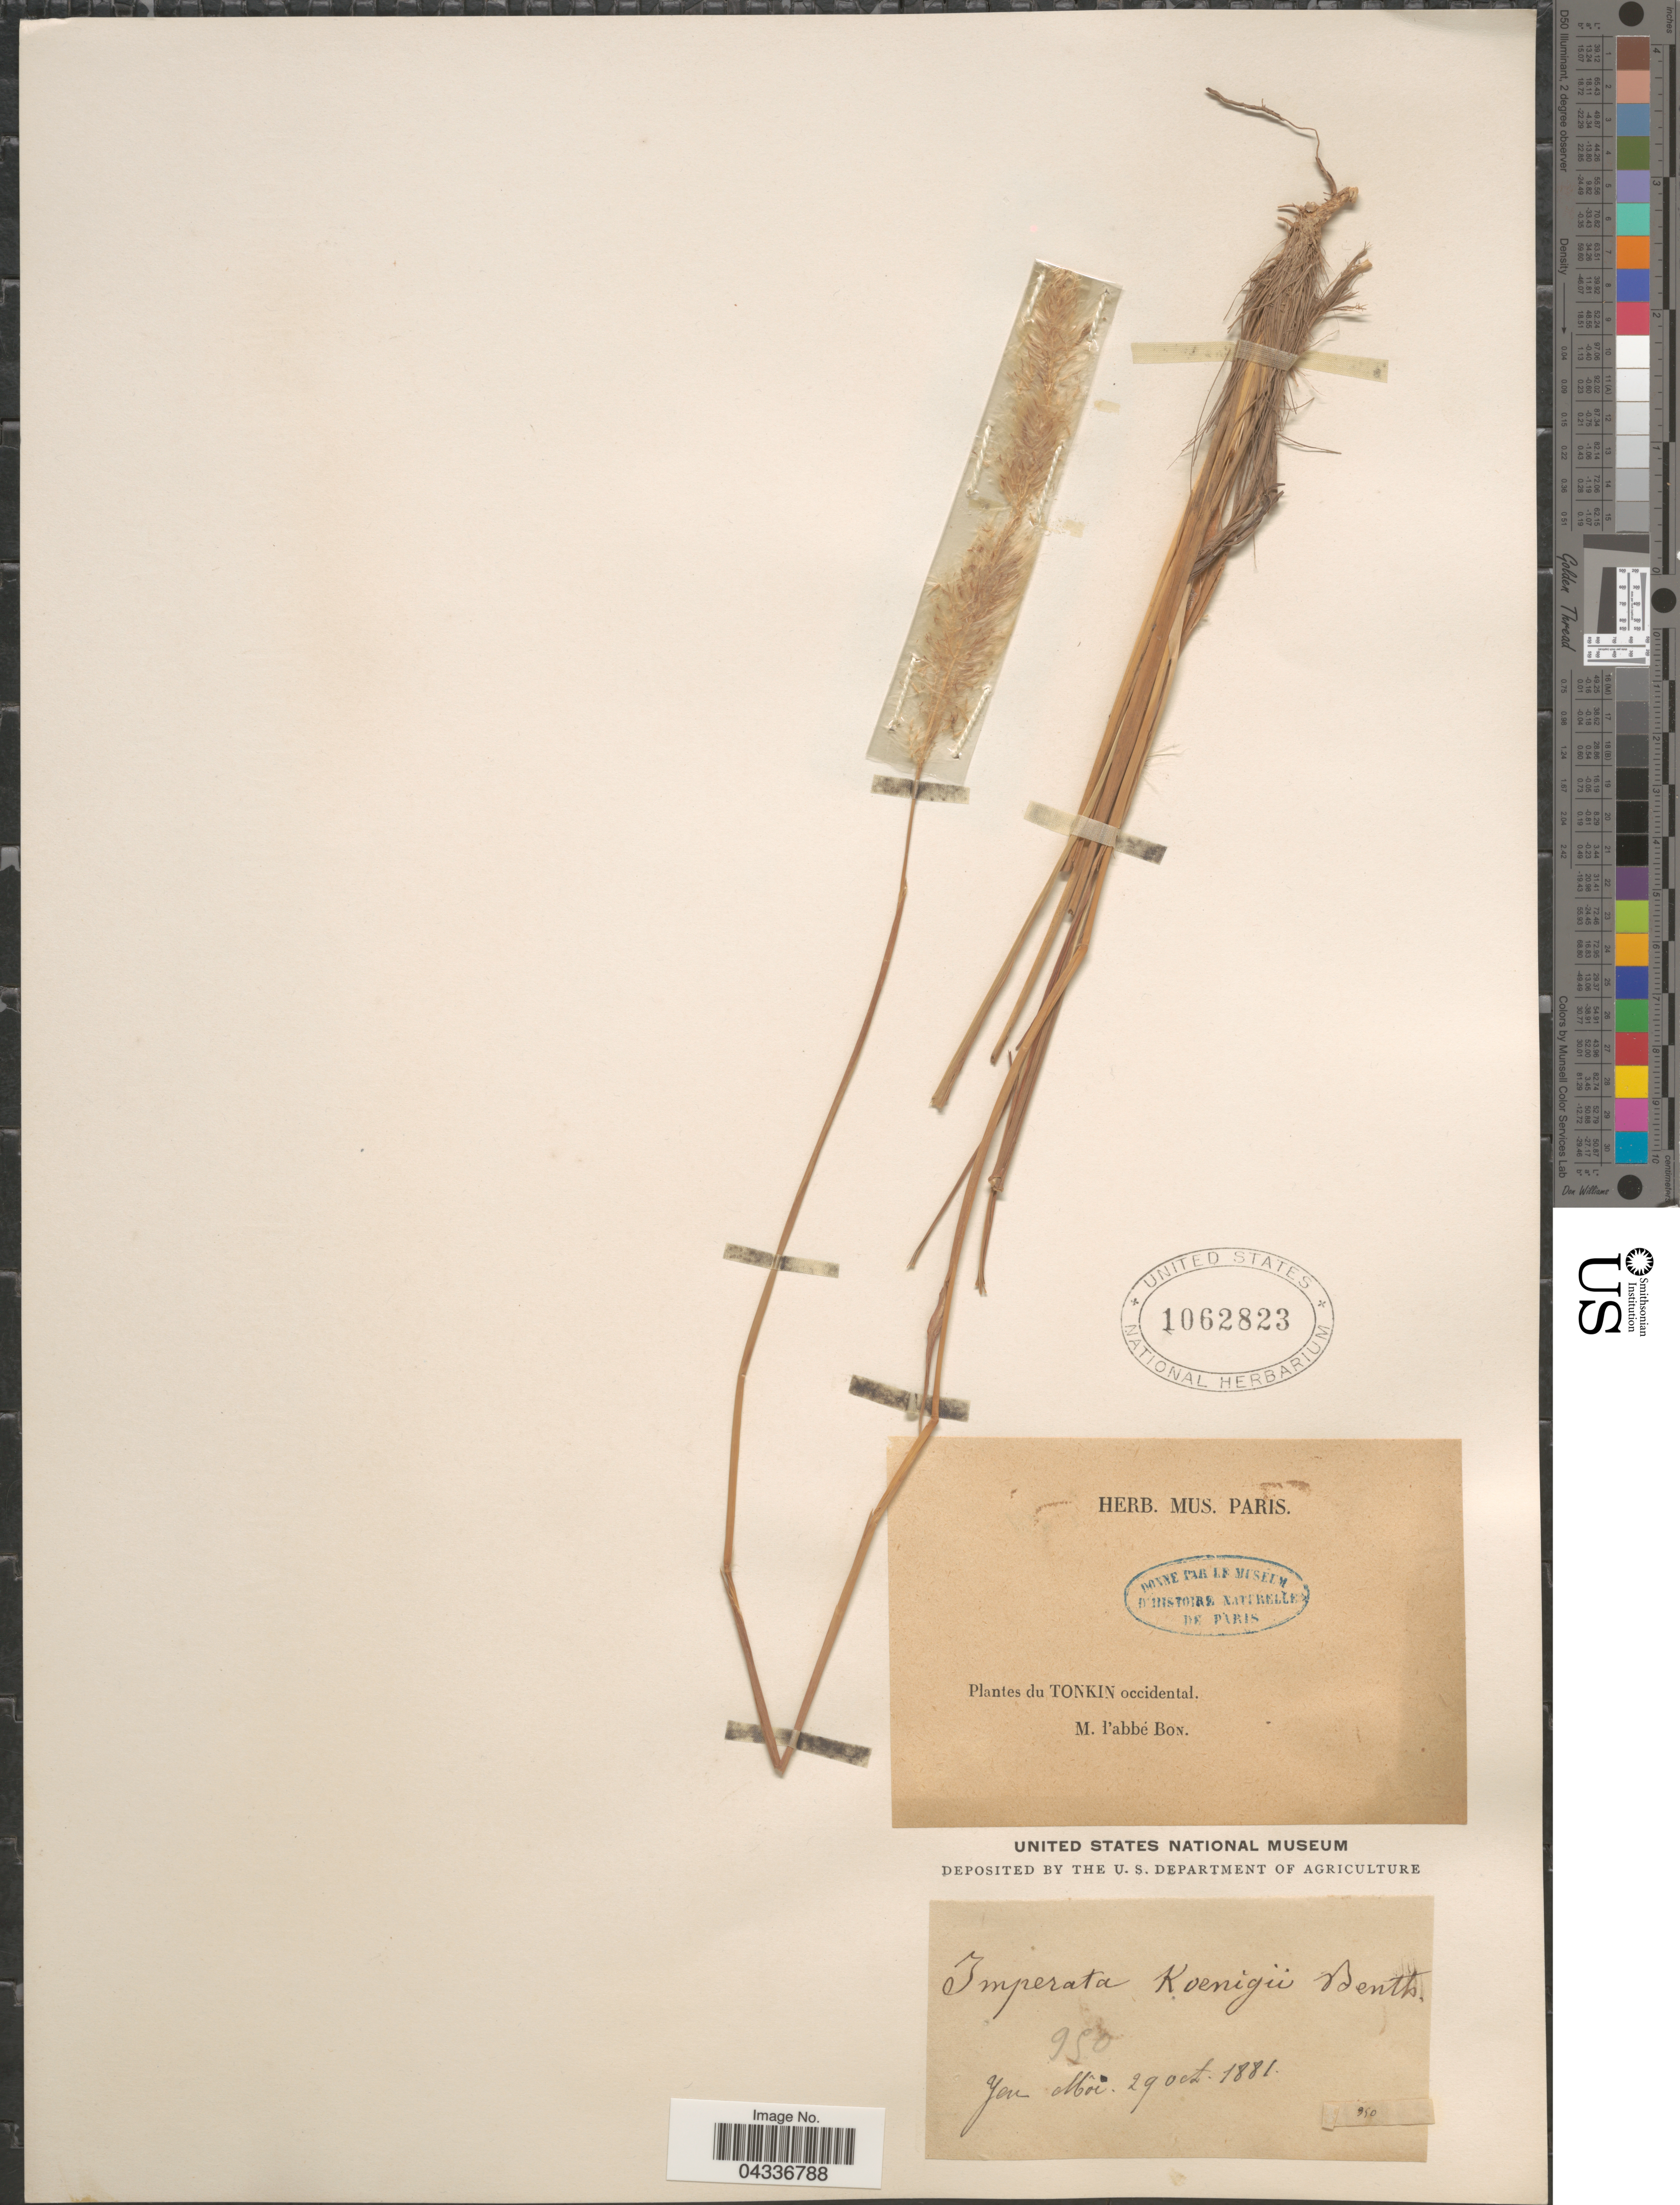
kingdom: Plantae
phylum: Tracheophyta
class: Liliopsida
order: Poales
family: Poaceae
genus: Imperata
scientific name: Imperata cylindrica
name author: (L.) P. Beauv.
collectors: H. F. Bon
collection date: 1881-10-29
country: Vietnam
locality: Tonkin occidental. Yen Moi.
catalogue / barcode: US 1062823